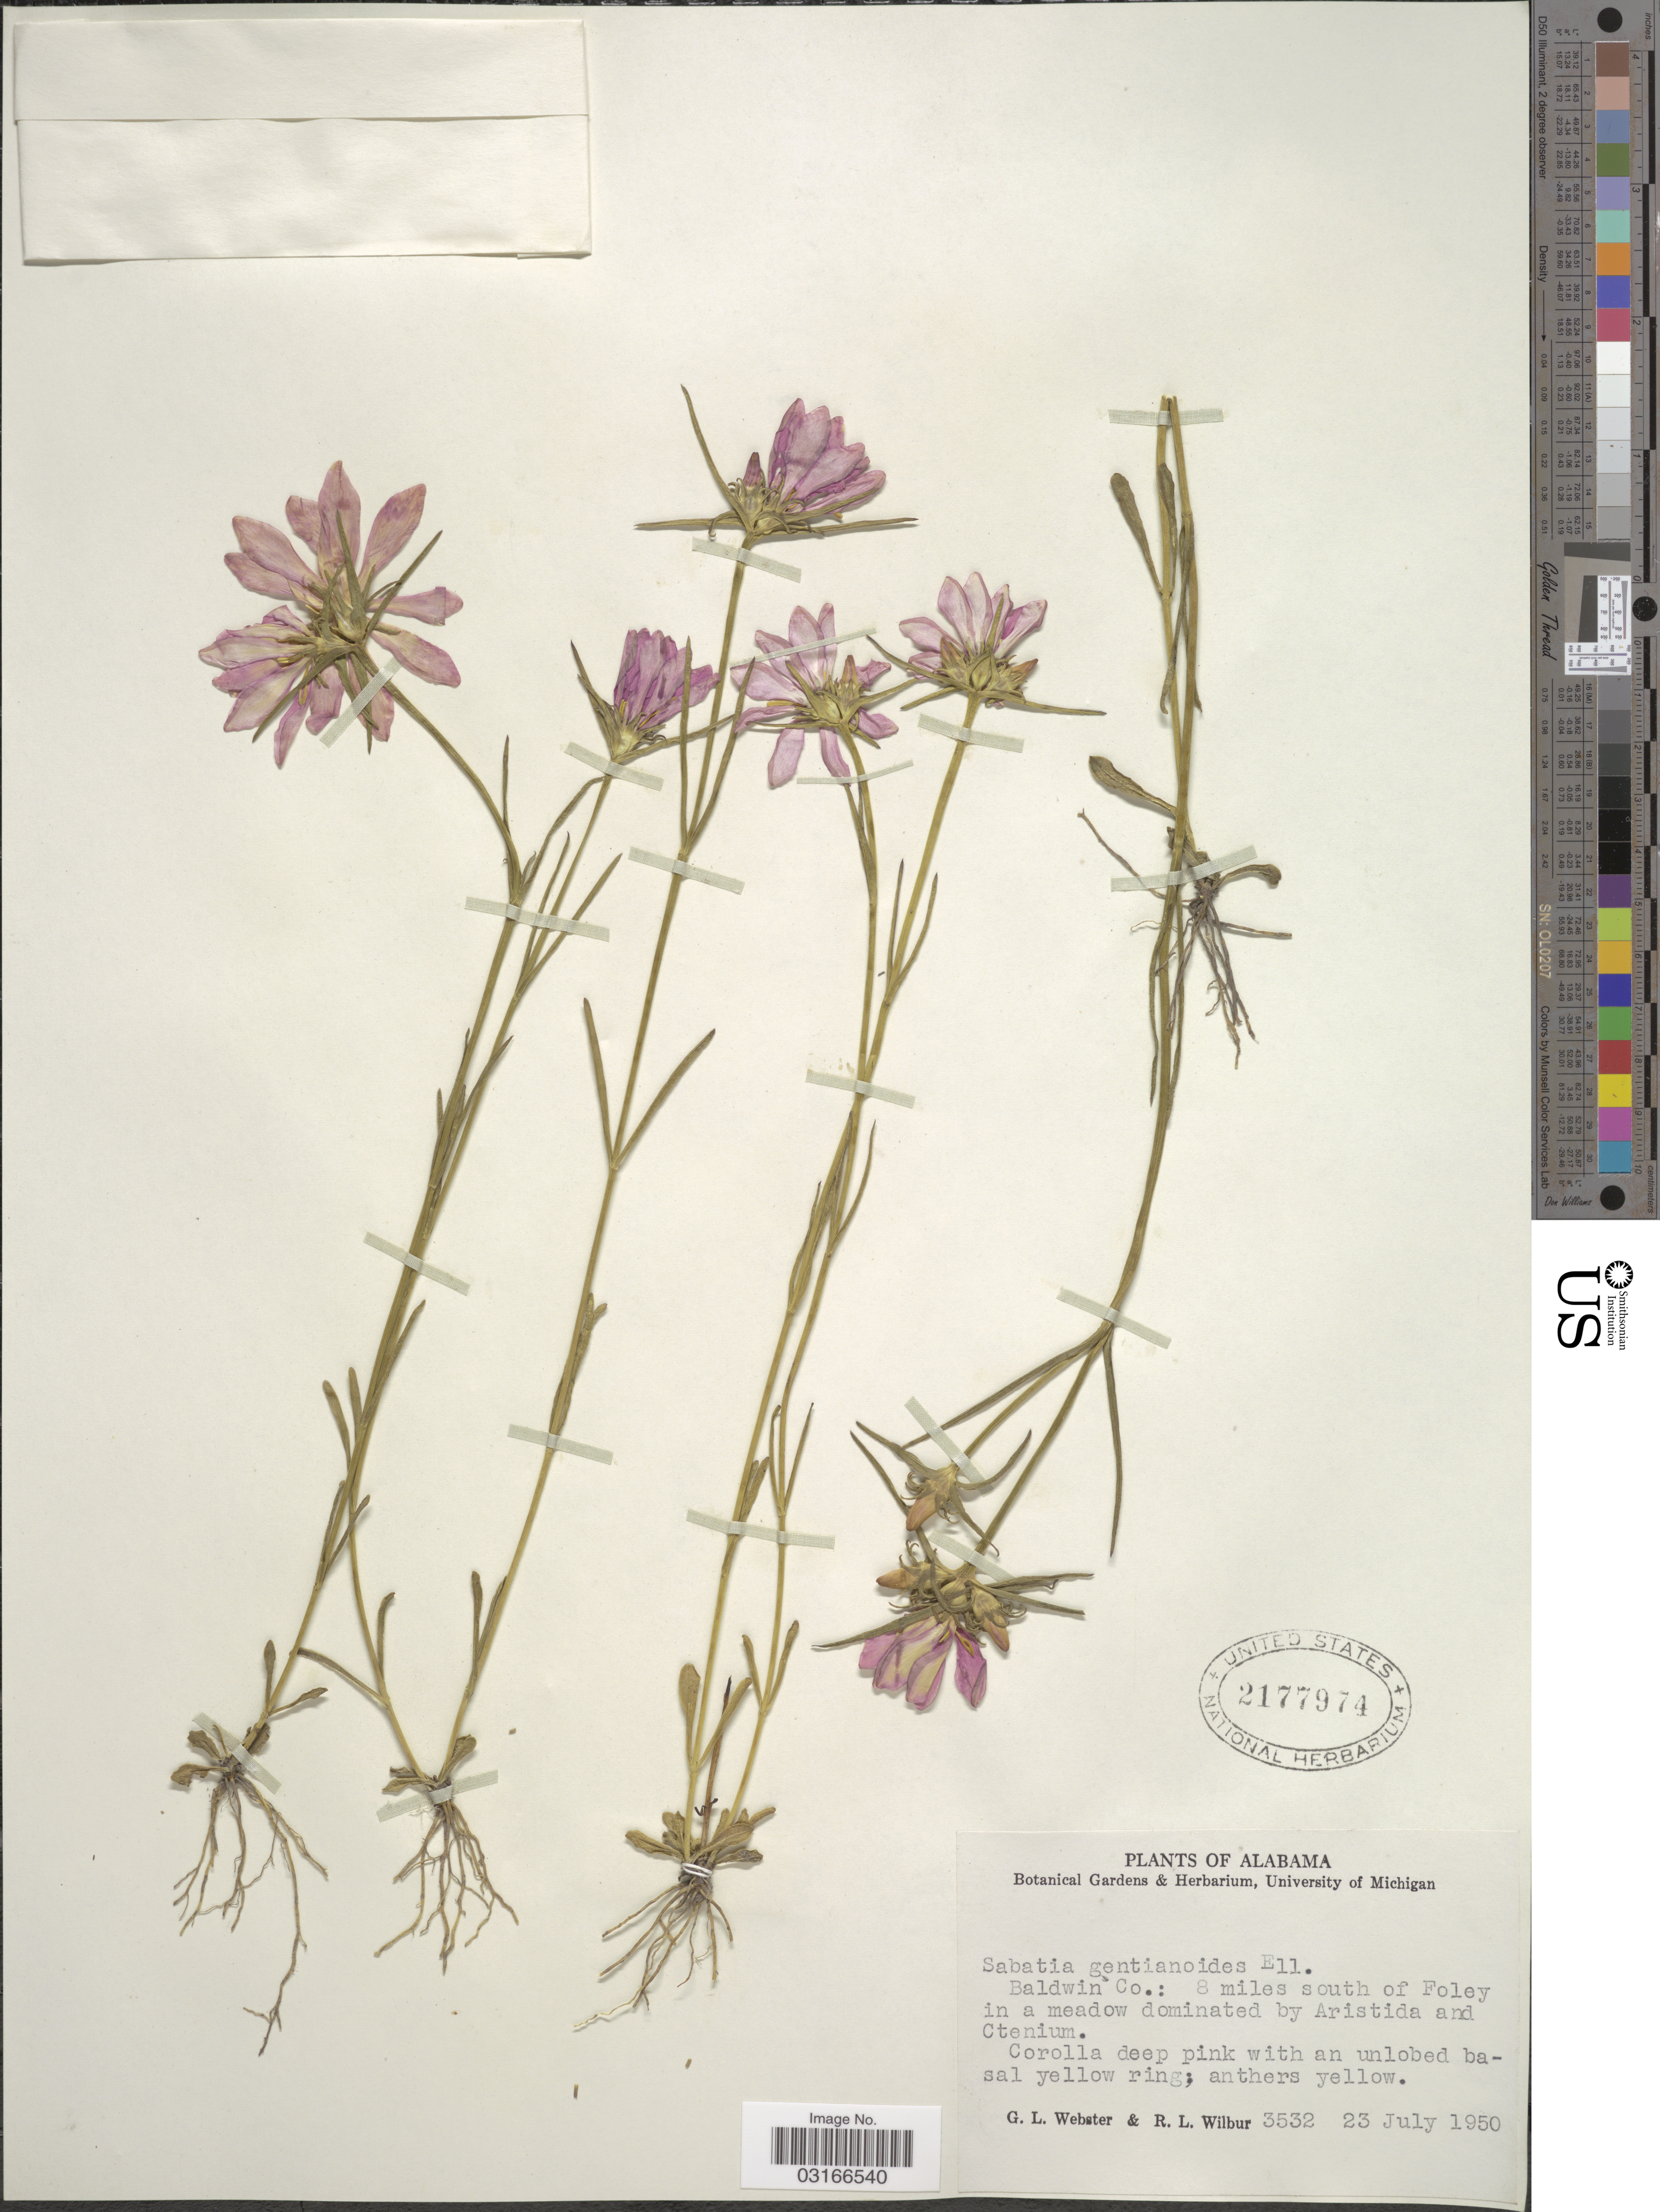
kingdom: Plantae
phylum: Tracheophyta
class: Magnoliopsida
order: Gentianales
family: Gentianaceae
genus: Sabatia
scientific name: Sabatia gentianoides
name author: Elliott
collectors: G. L. Webster & R. L. Wilbur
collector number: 3532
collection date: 1950-07-23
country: United States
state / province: Alabama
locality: Baldwin Co.: 8 miles south of Foley in a meadow dominated by Aristida and Ctenium.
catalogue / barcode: US 2177974